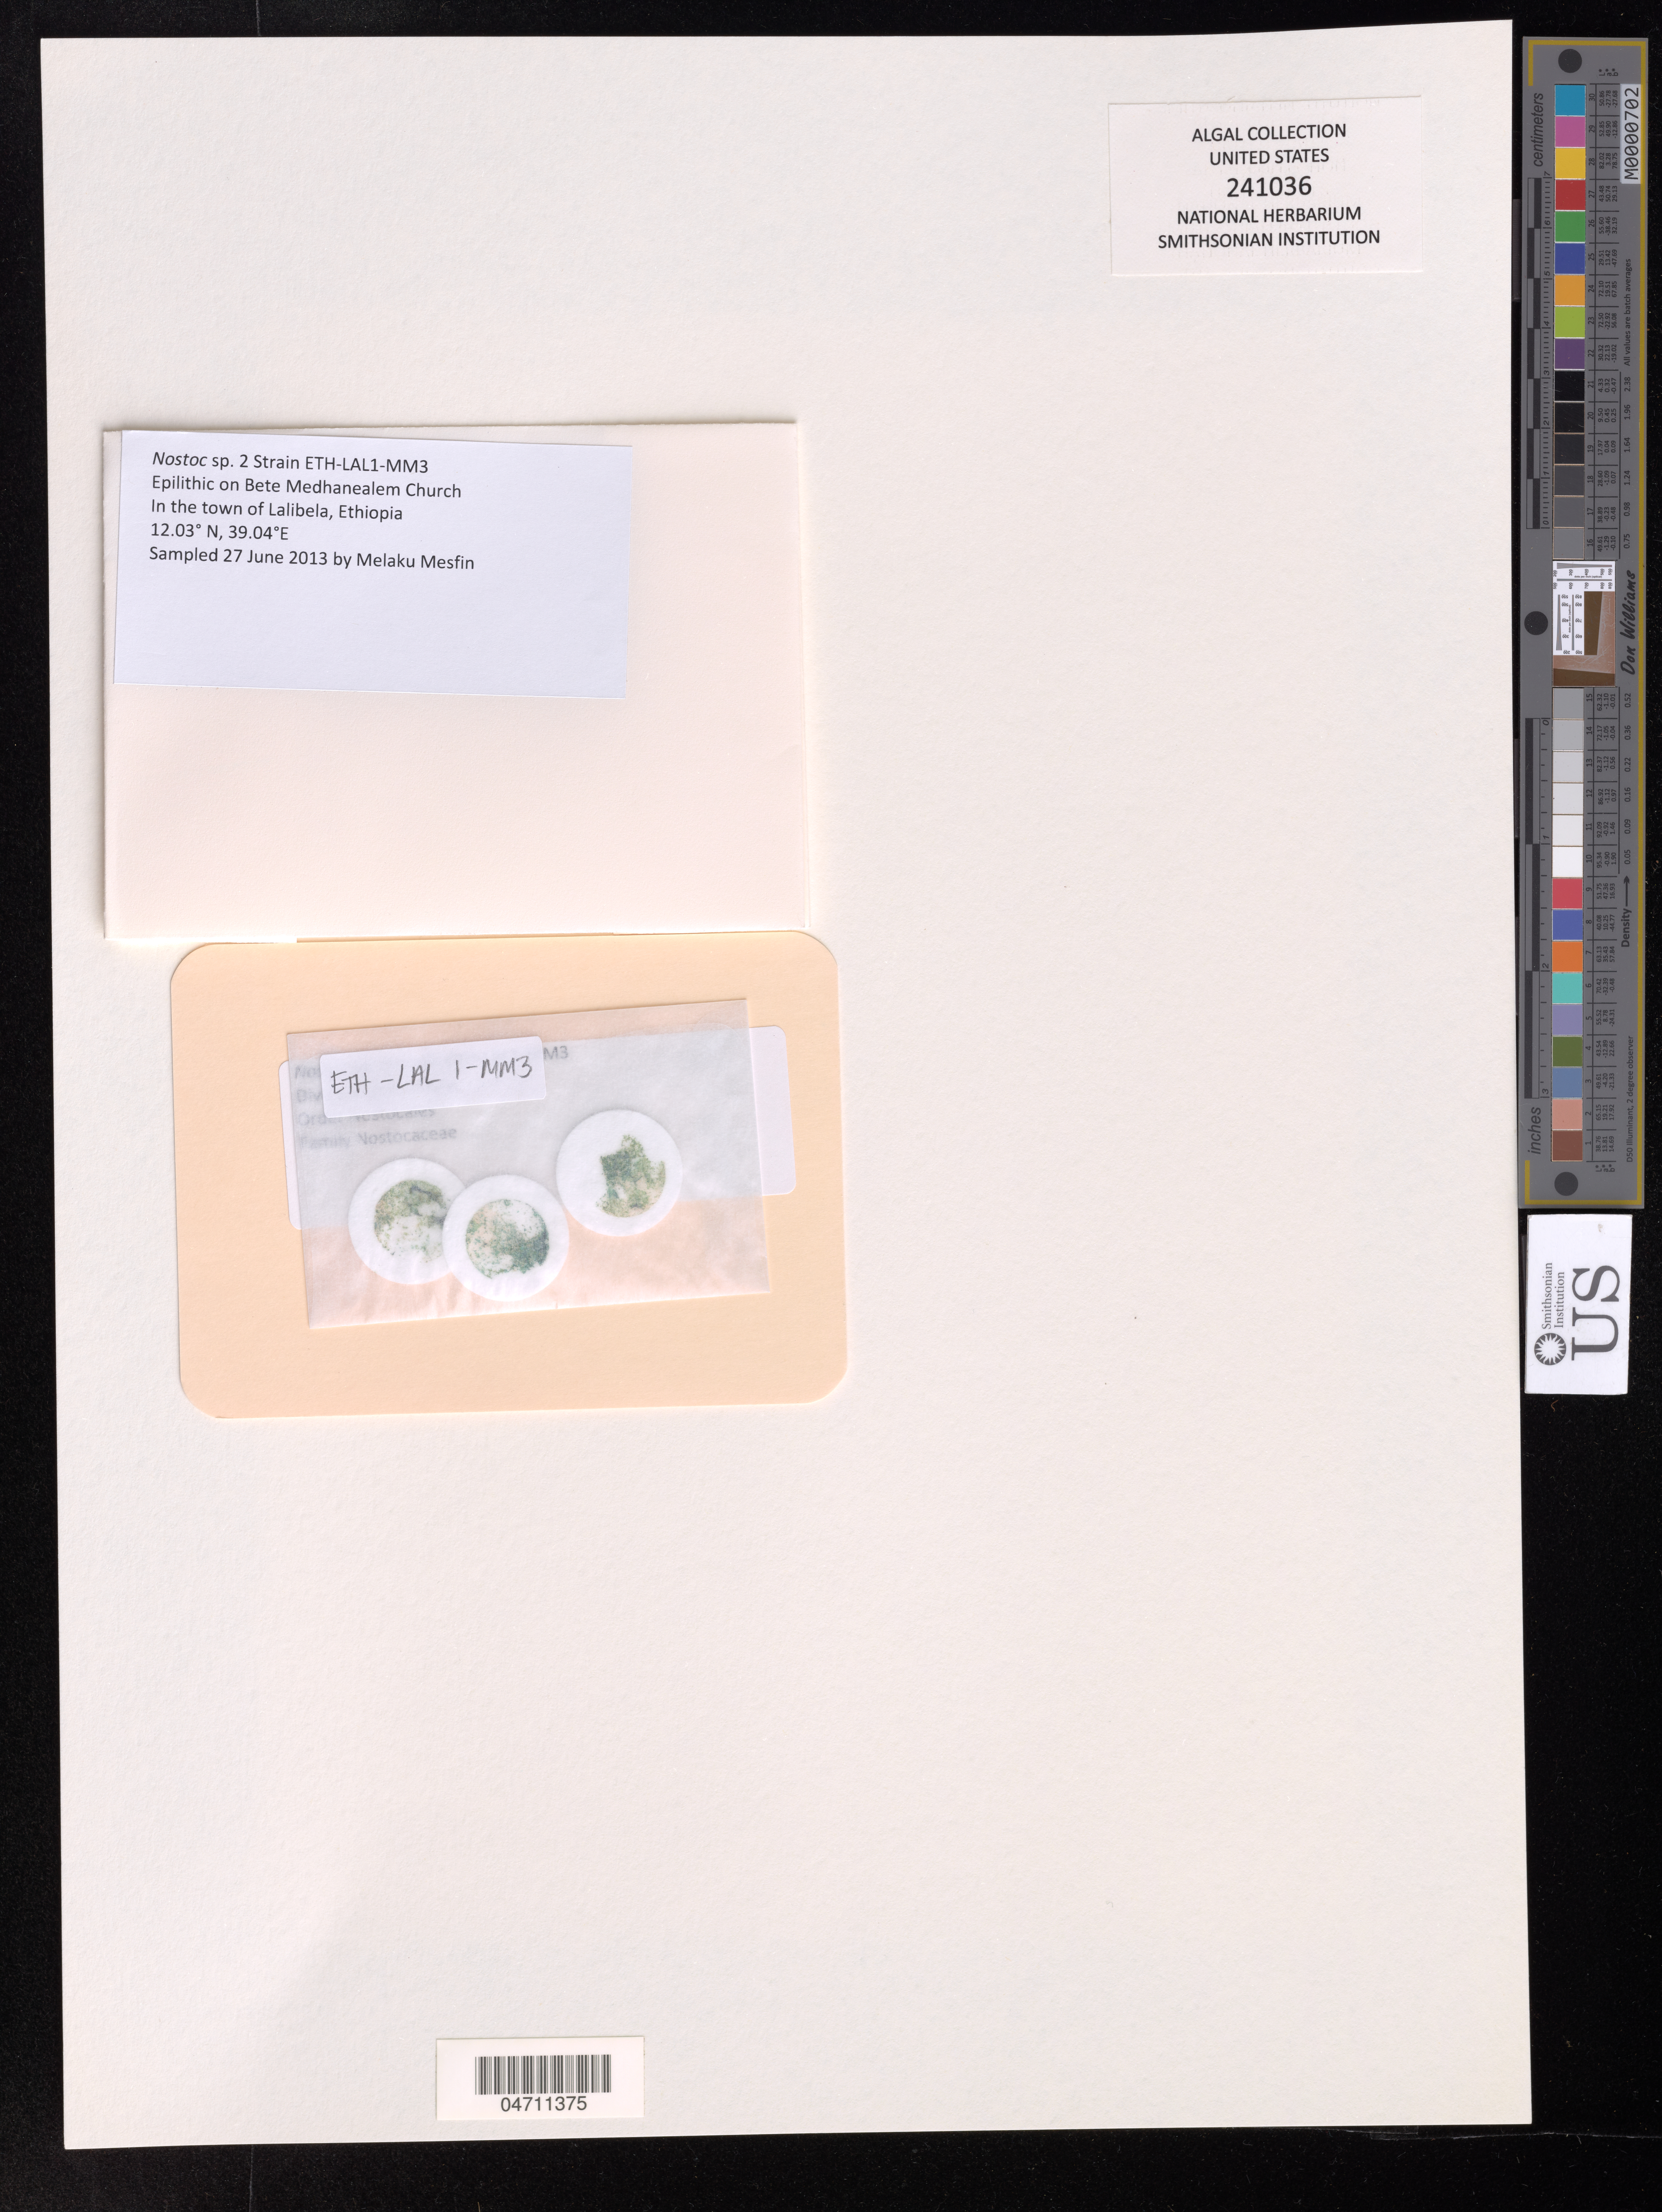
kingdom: Bacteria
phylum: Cyanobacteria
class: Cyanobacteriia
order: Cyanobacteriales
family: Nostocaceae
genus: Nostoc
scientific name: Nostoc sp.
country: Ethiopia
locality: In the town of Lalibela.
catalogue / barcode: US 241036